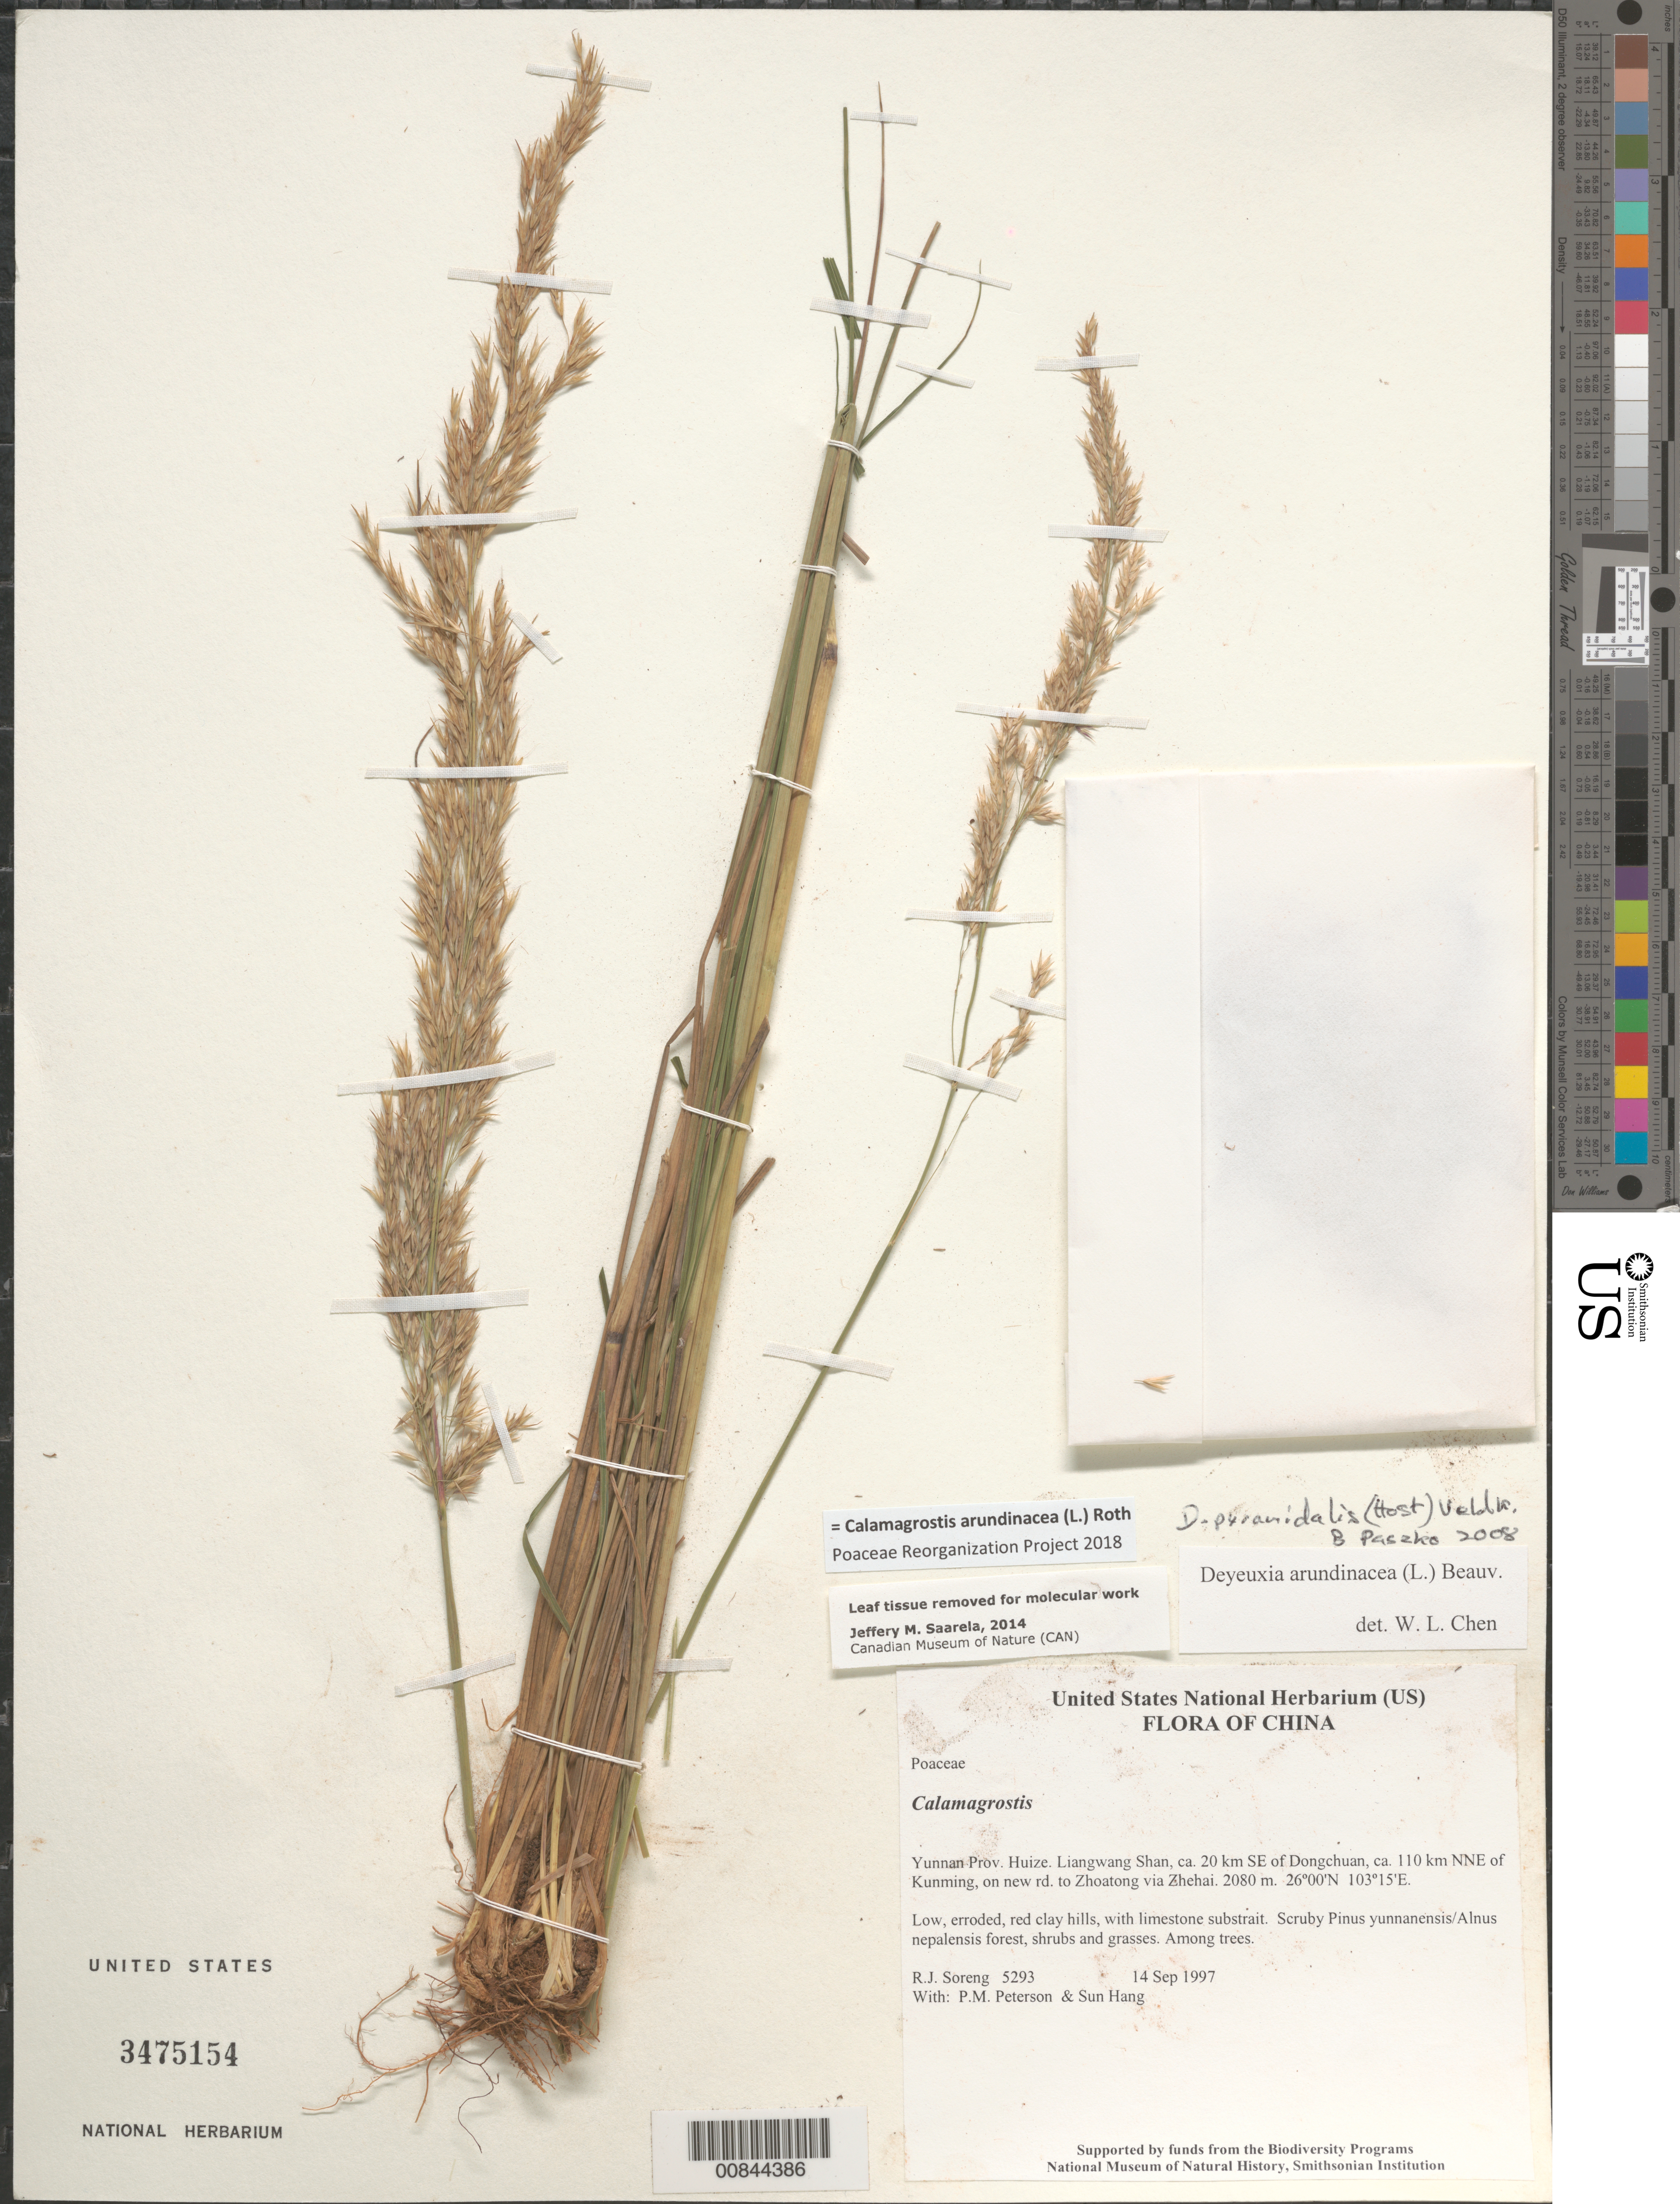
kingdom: Plantae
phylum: Tracheophyta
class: Liliopsida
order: Poales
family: Poaceae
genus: Calamagrostis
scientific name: Calamagrostis hongii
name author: Paszko & Bing Liu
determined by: Paszko, B.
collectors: R. J. Soreng, P. M. Peterson & Sun Hang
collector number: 5293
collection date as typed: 14 Sep 1997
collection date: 1997-09-14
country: China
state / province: Yunnan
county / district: Huize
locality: Liangwang Shan, ca. 20 km SE of Dongchuan, ca. 110 km NNE of Kunming, on new rd. to Zhoatong via Zhehai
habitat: Low, erroded, red clay hills, with limestone substrait. Scruby Pinus yunnanensis/Alnus nepalensis forest, shrubs and grasses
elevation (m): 2080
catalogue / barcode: US 3475154